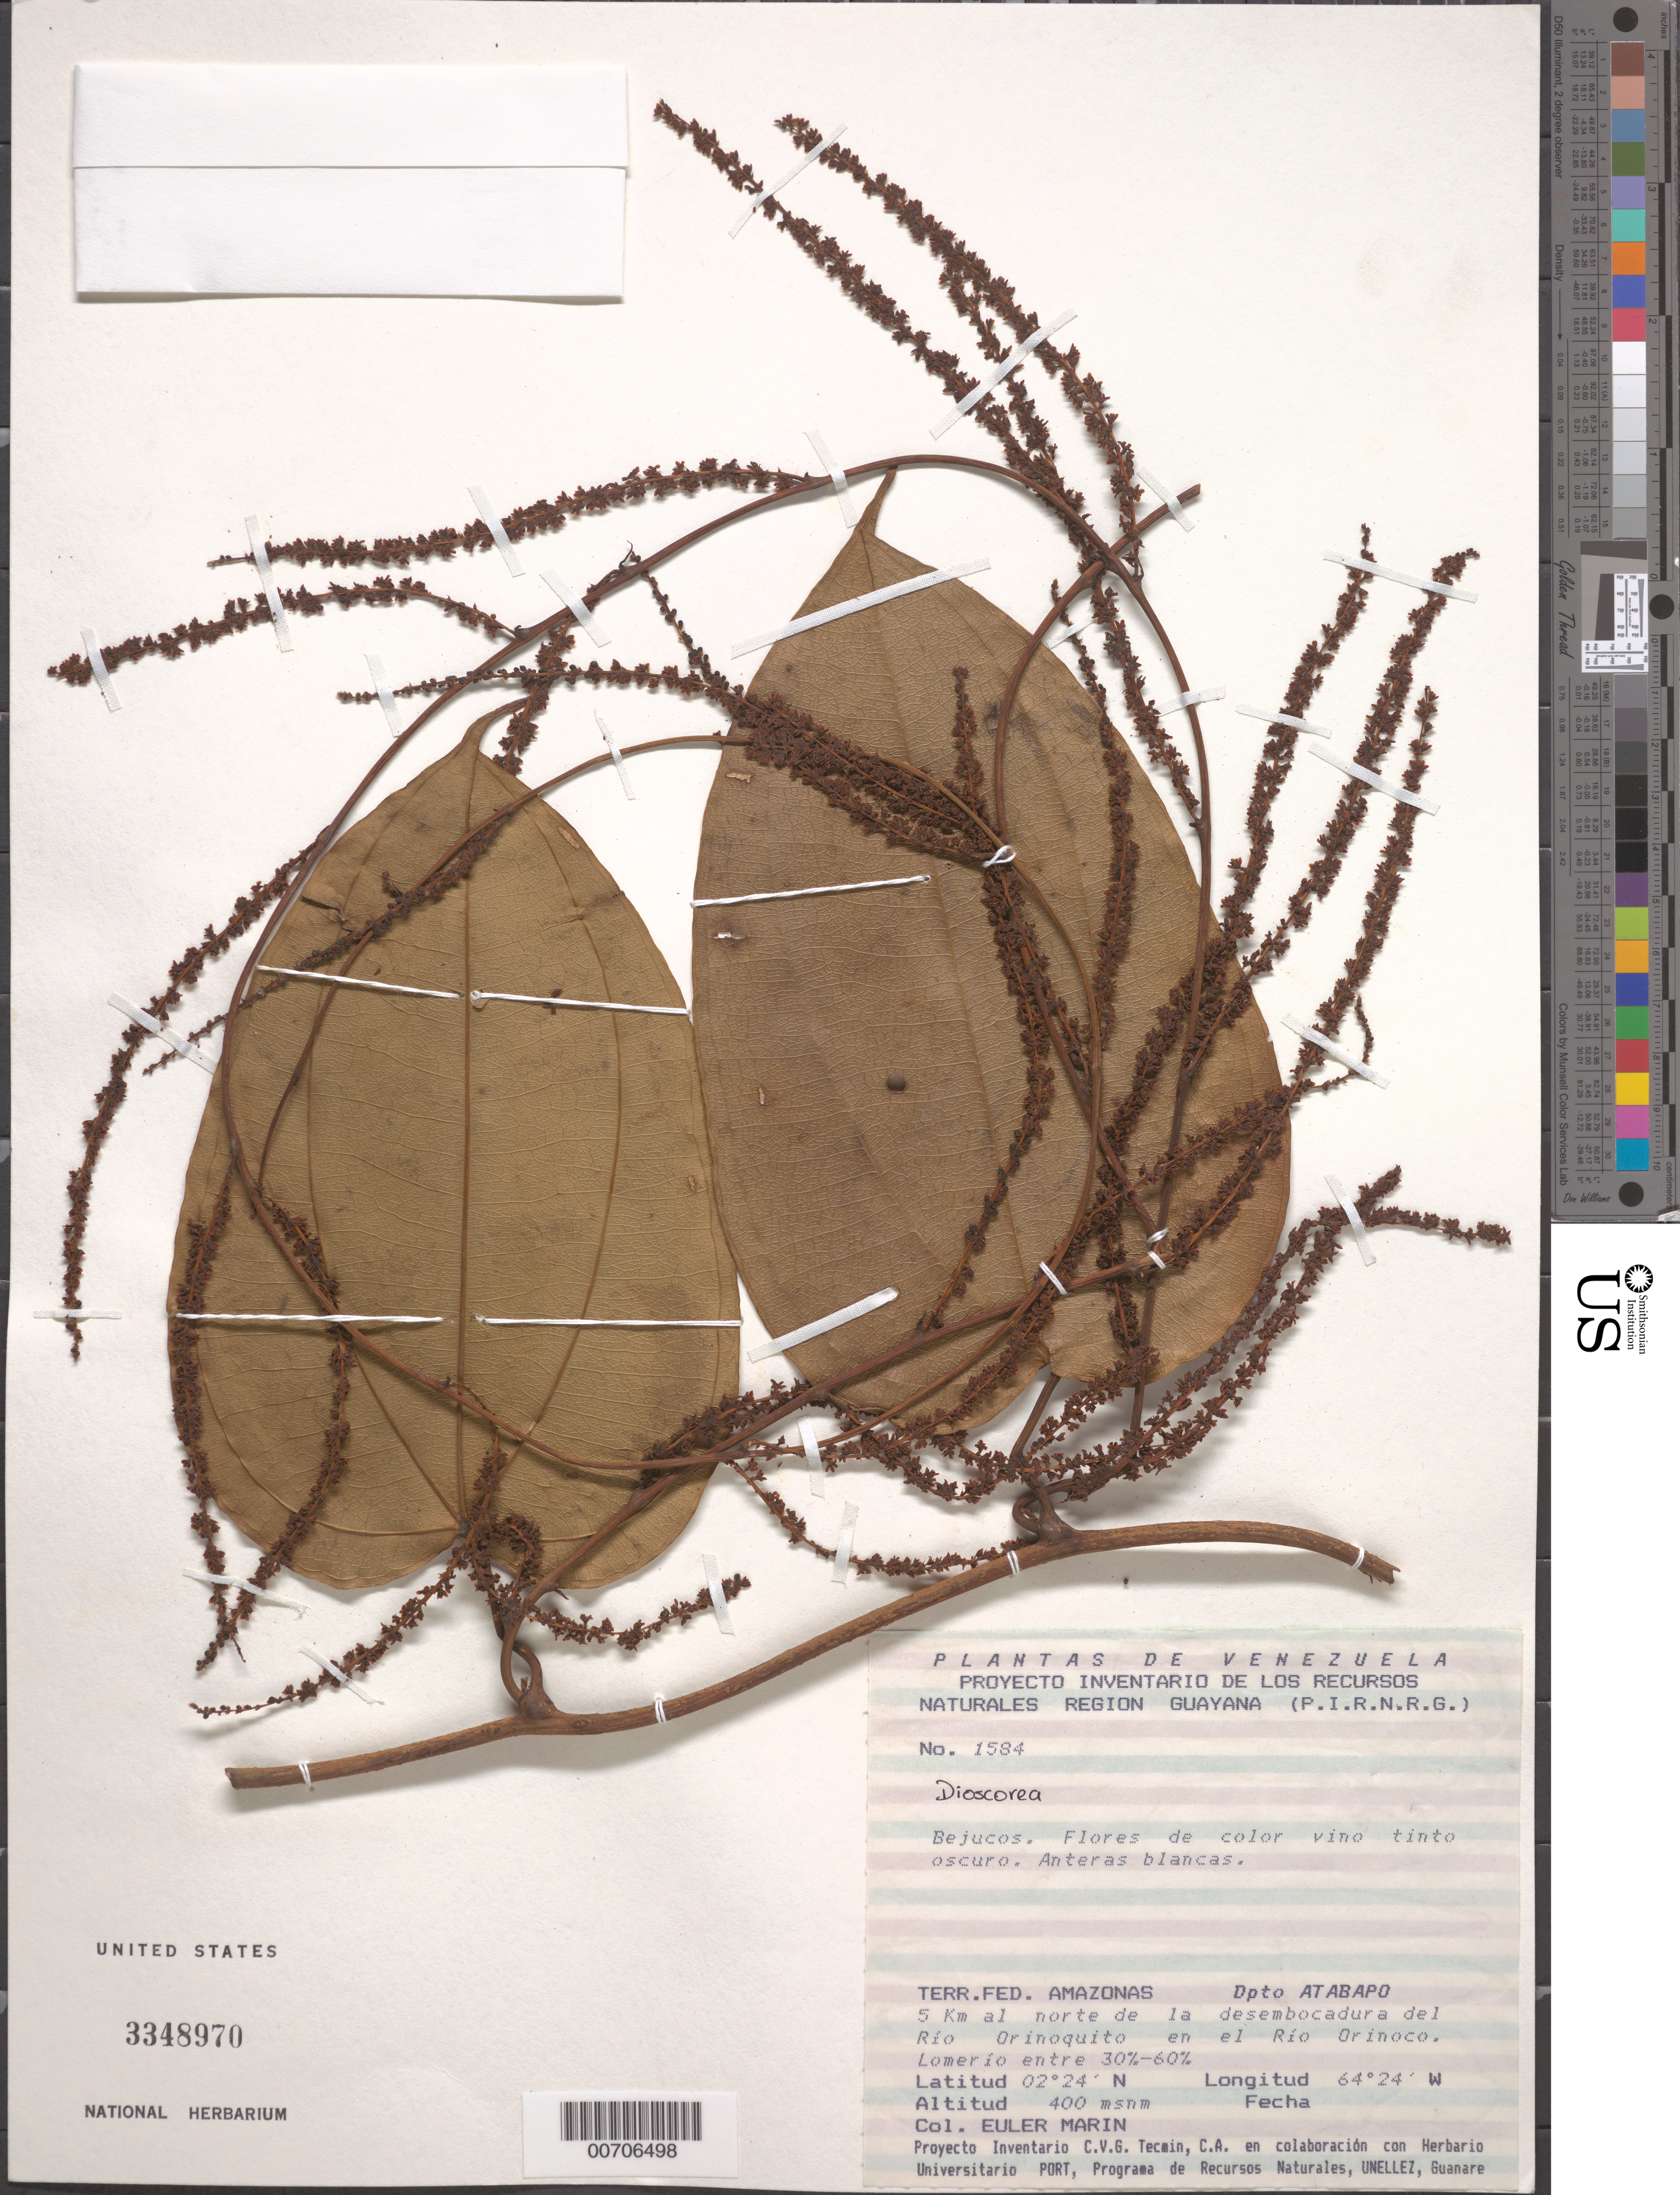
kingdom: Plantae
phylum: Tracheophyta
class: Liliopsida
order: Dioscoreales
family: Dioscoreaceae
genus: Dioscorea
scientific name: Dioscorea sp.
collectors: E. Marin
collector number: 1584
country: Venezuela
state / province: Amazonas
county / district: Atabapo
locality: Río Orinoquito & Río Orinoco, 5 km N of junction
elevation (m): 400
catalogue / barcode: US 3348970